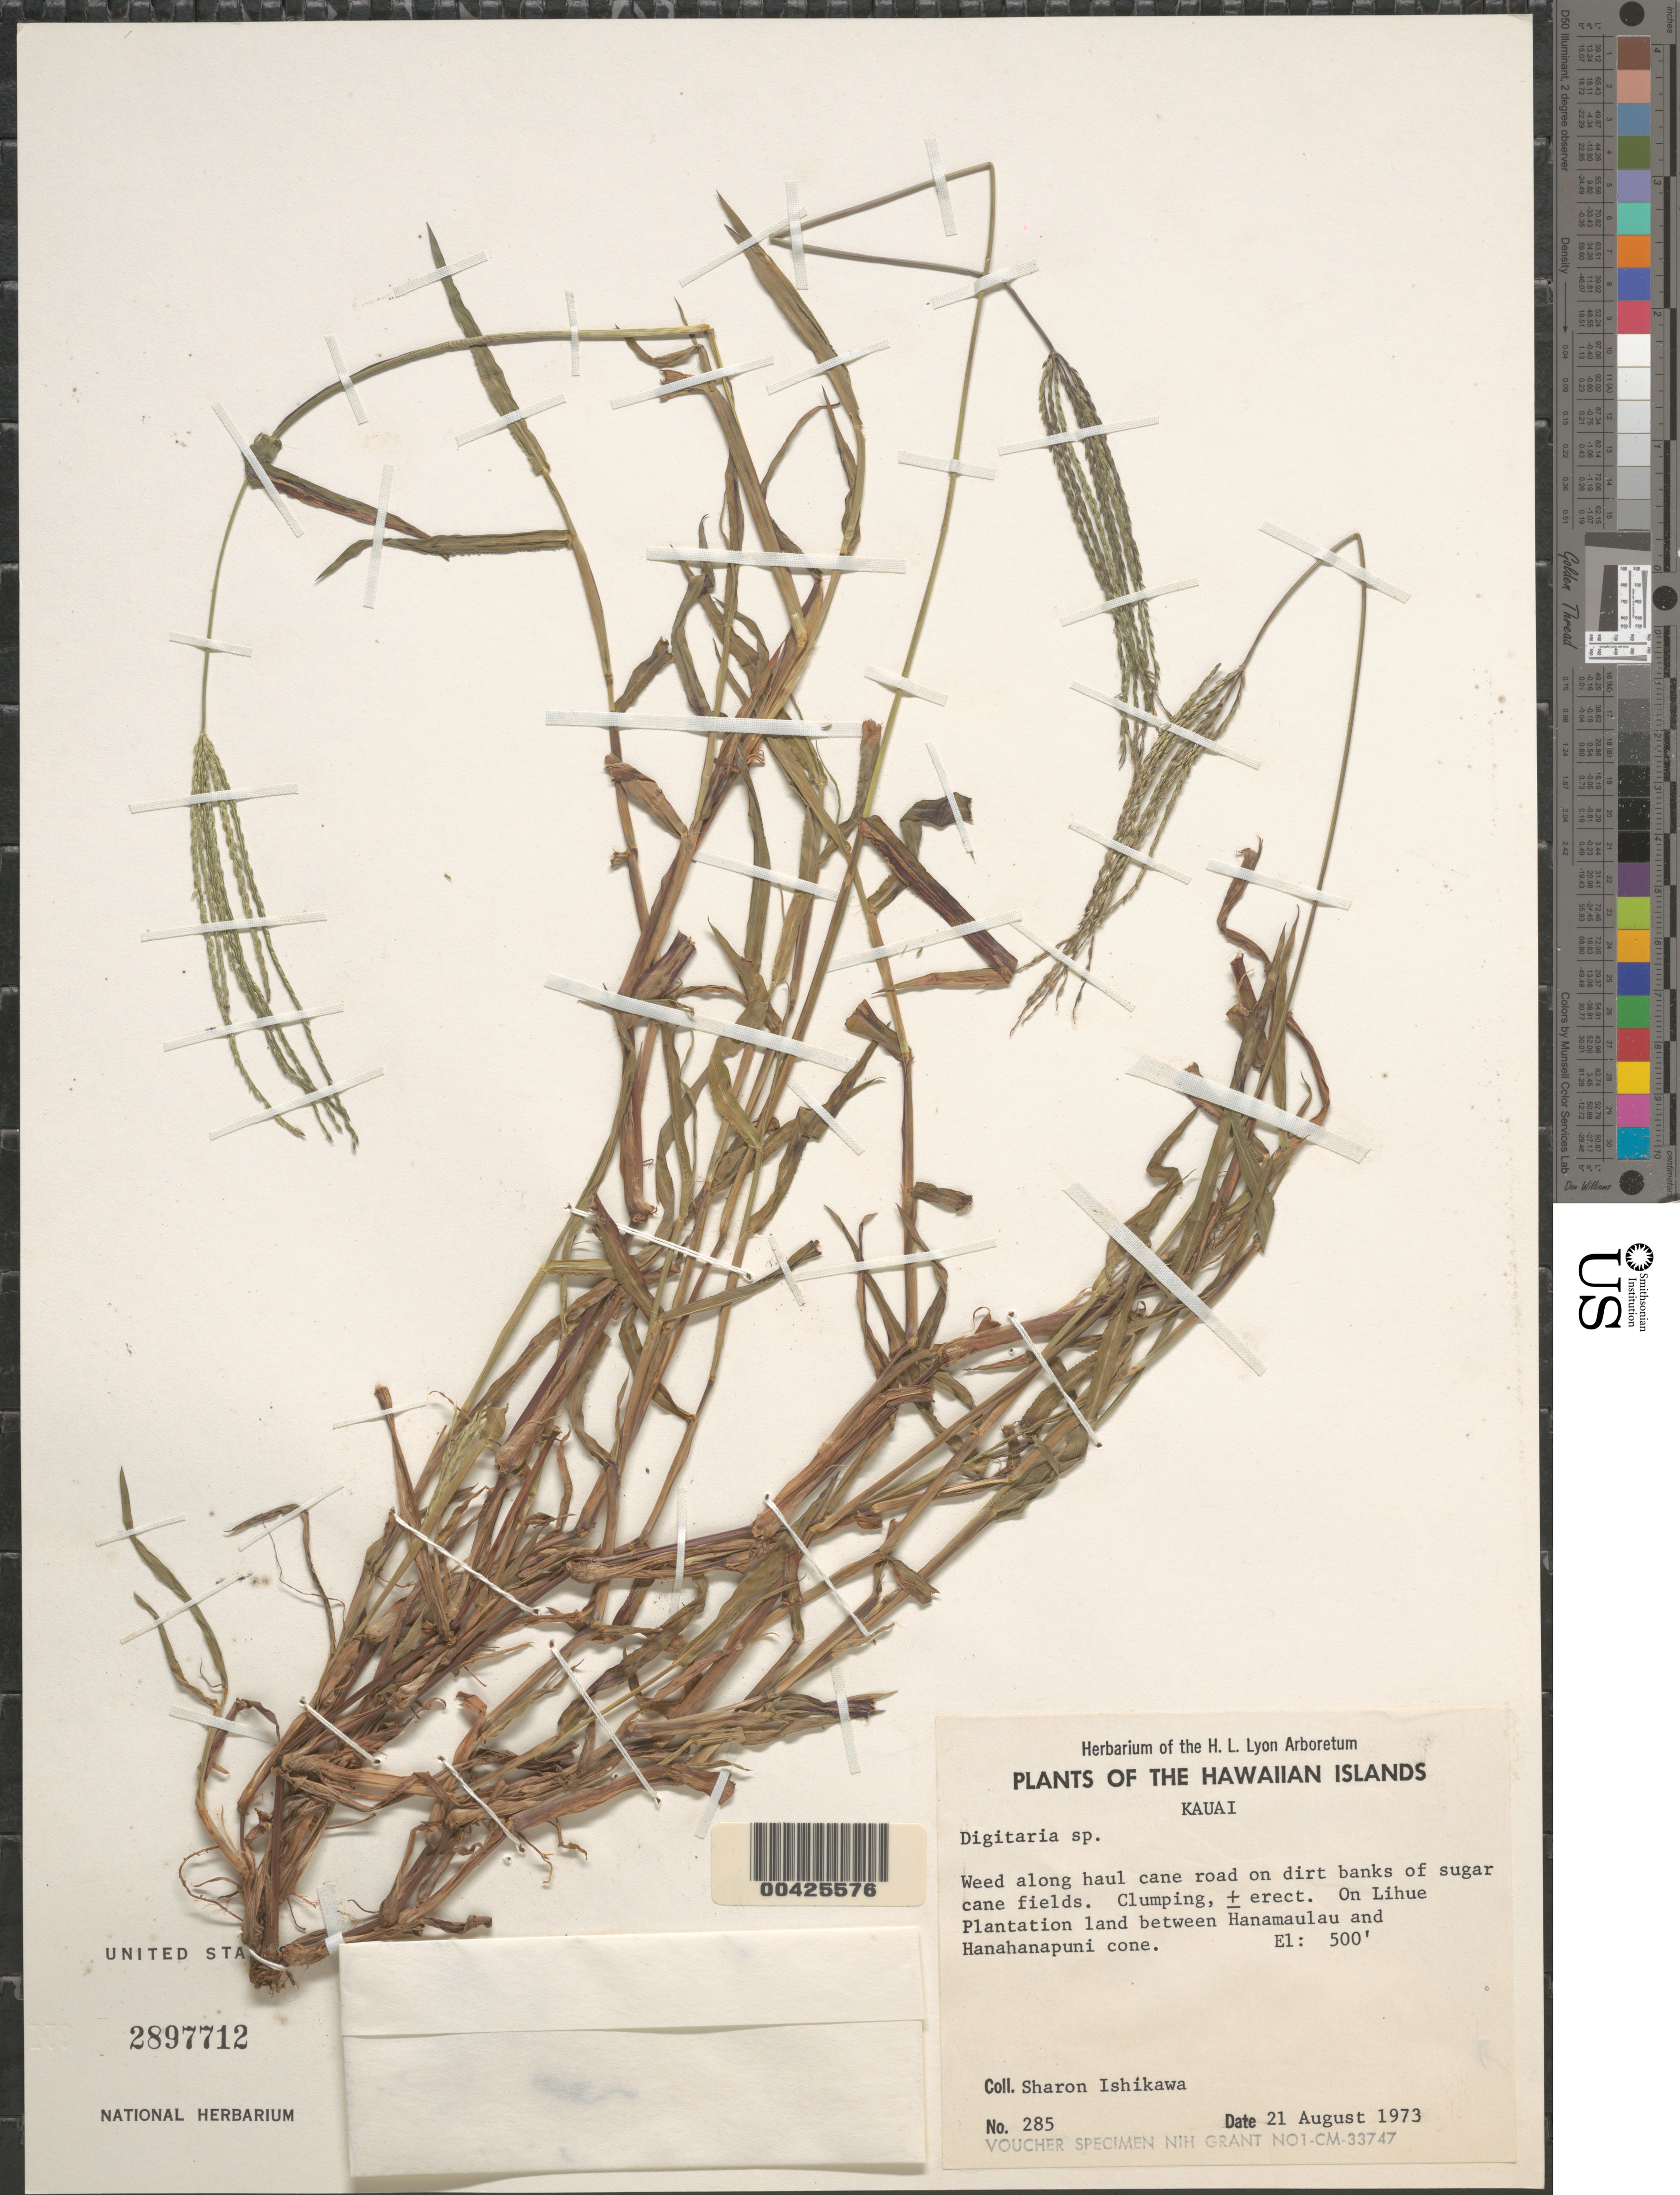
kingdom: Plantae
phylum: Tracheophyta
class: Liliopsida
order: Poales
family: Poaceae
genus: Digitaria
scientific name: Digitaria nuda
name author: Schumach.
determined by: Faccenda, K.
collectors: S. S. Ishikawa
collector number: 285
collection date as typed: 21 Aug 1973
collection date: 1973-08-21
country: United States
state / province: Hawaii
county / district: Kauai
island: Kaua'i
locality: On Lihue Plantation land between Hanamaulau and Hanahanapuni cone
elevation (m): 152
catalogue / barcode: US 2897712